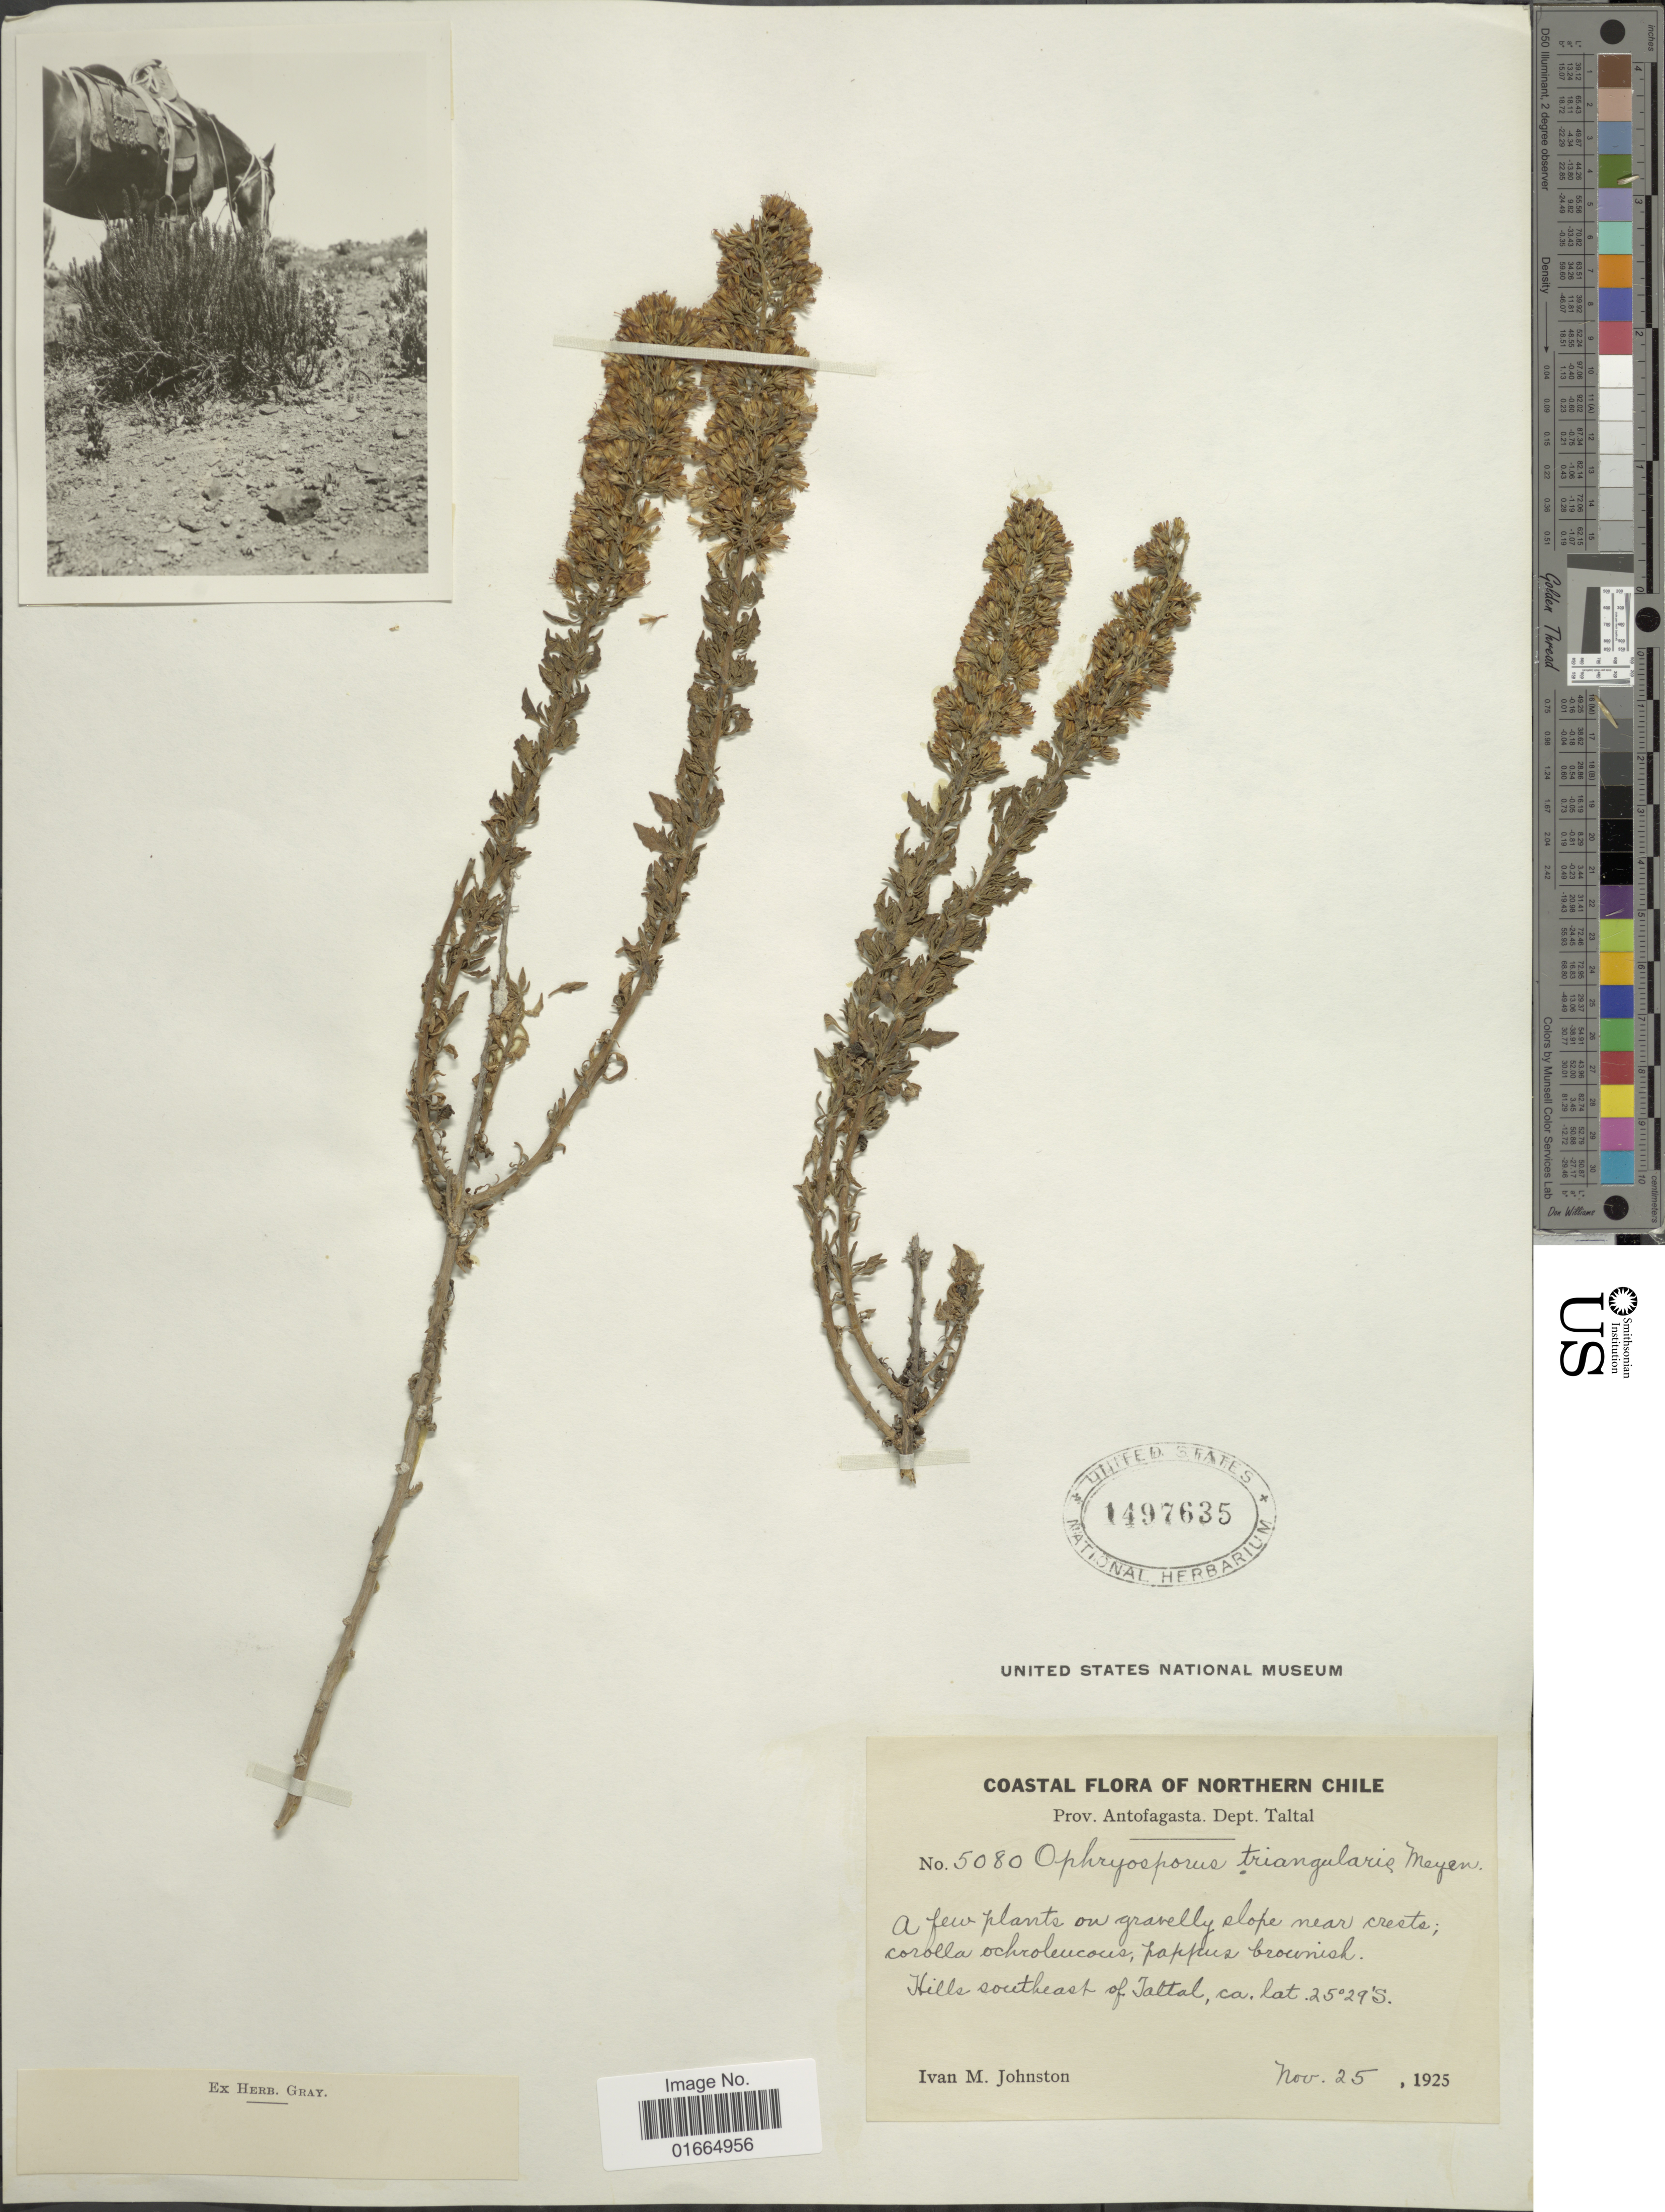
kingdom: Plantae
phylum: Tracheophyta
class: Magnoliopsida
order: Asterales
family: Asteraceae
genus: Ophryosporus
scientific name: Ophryosporus triangularis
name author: Meyen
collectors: I.M. Johnston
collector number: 5080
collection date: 1925-11-25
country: Chile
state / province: Antofagasta (II)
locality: Prov. Antofagasta. Dept. Taltal. Hills southeast of Taltal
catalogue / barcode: US 1497635